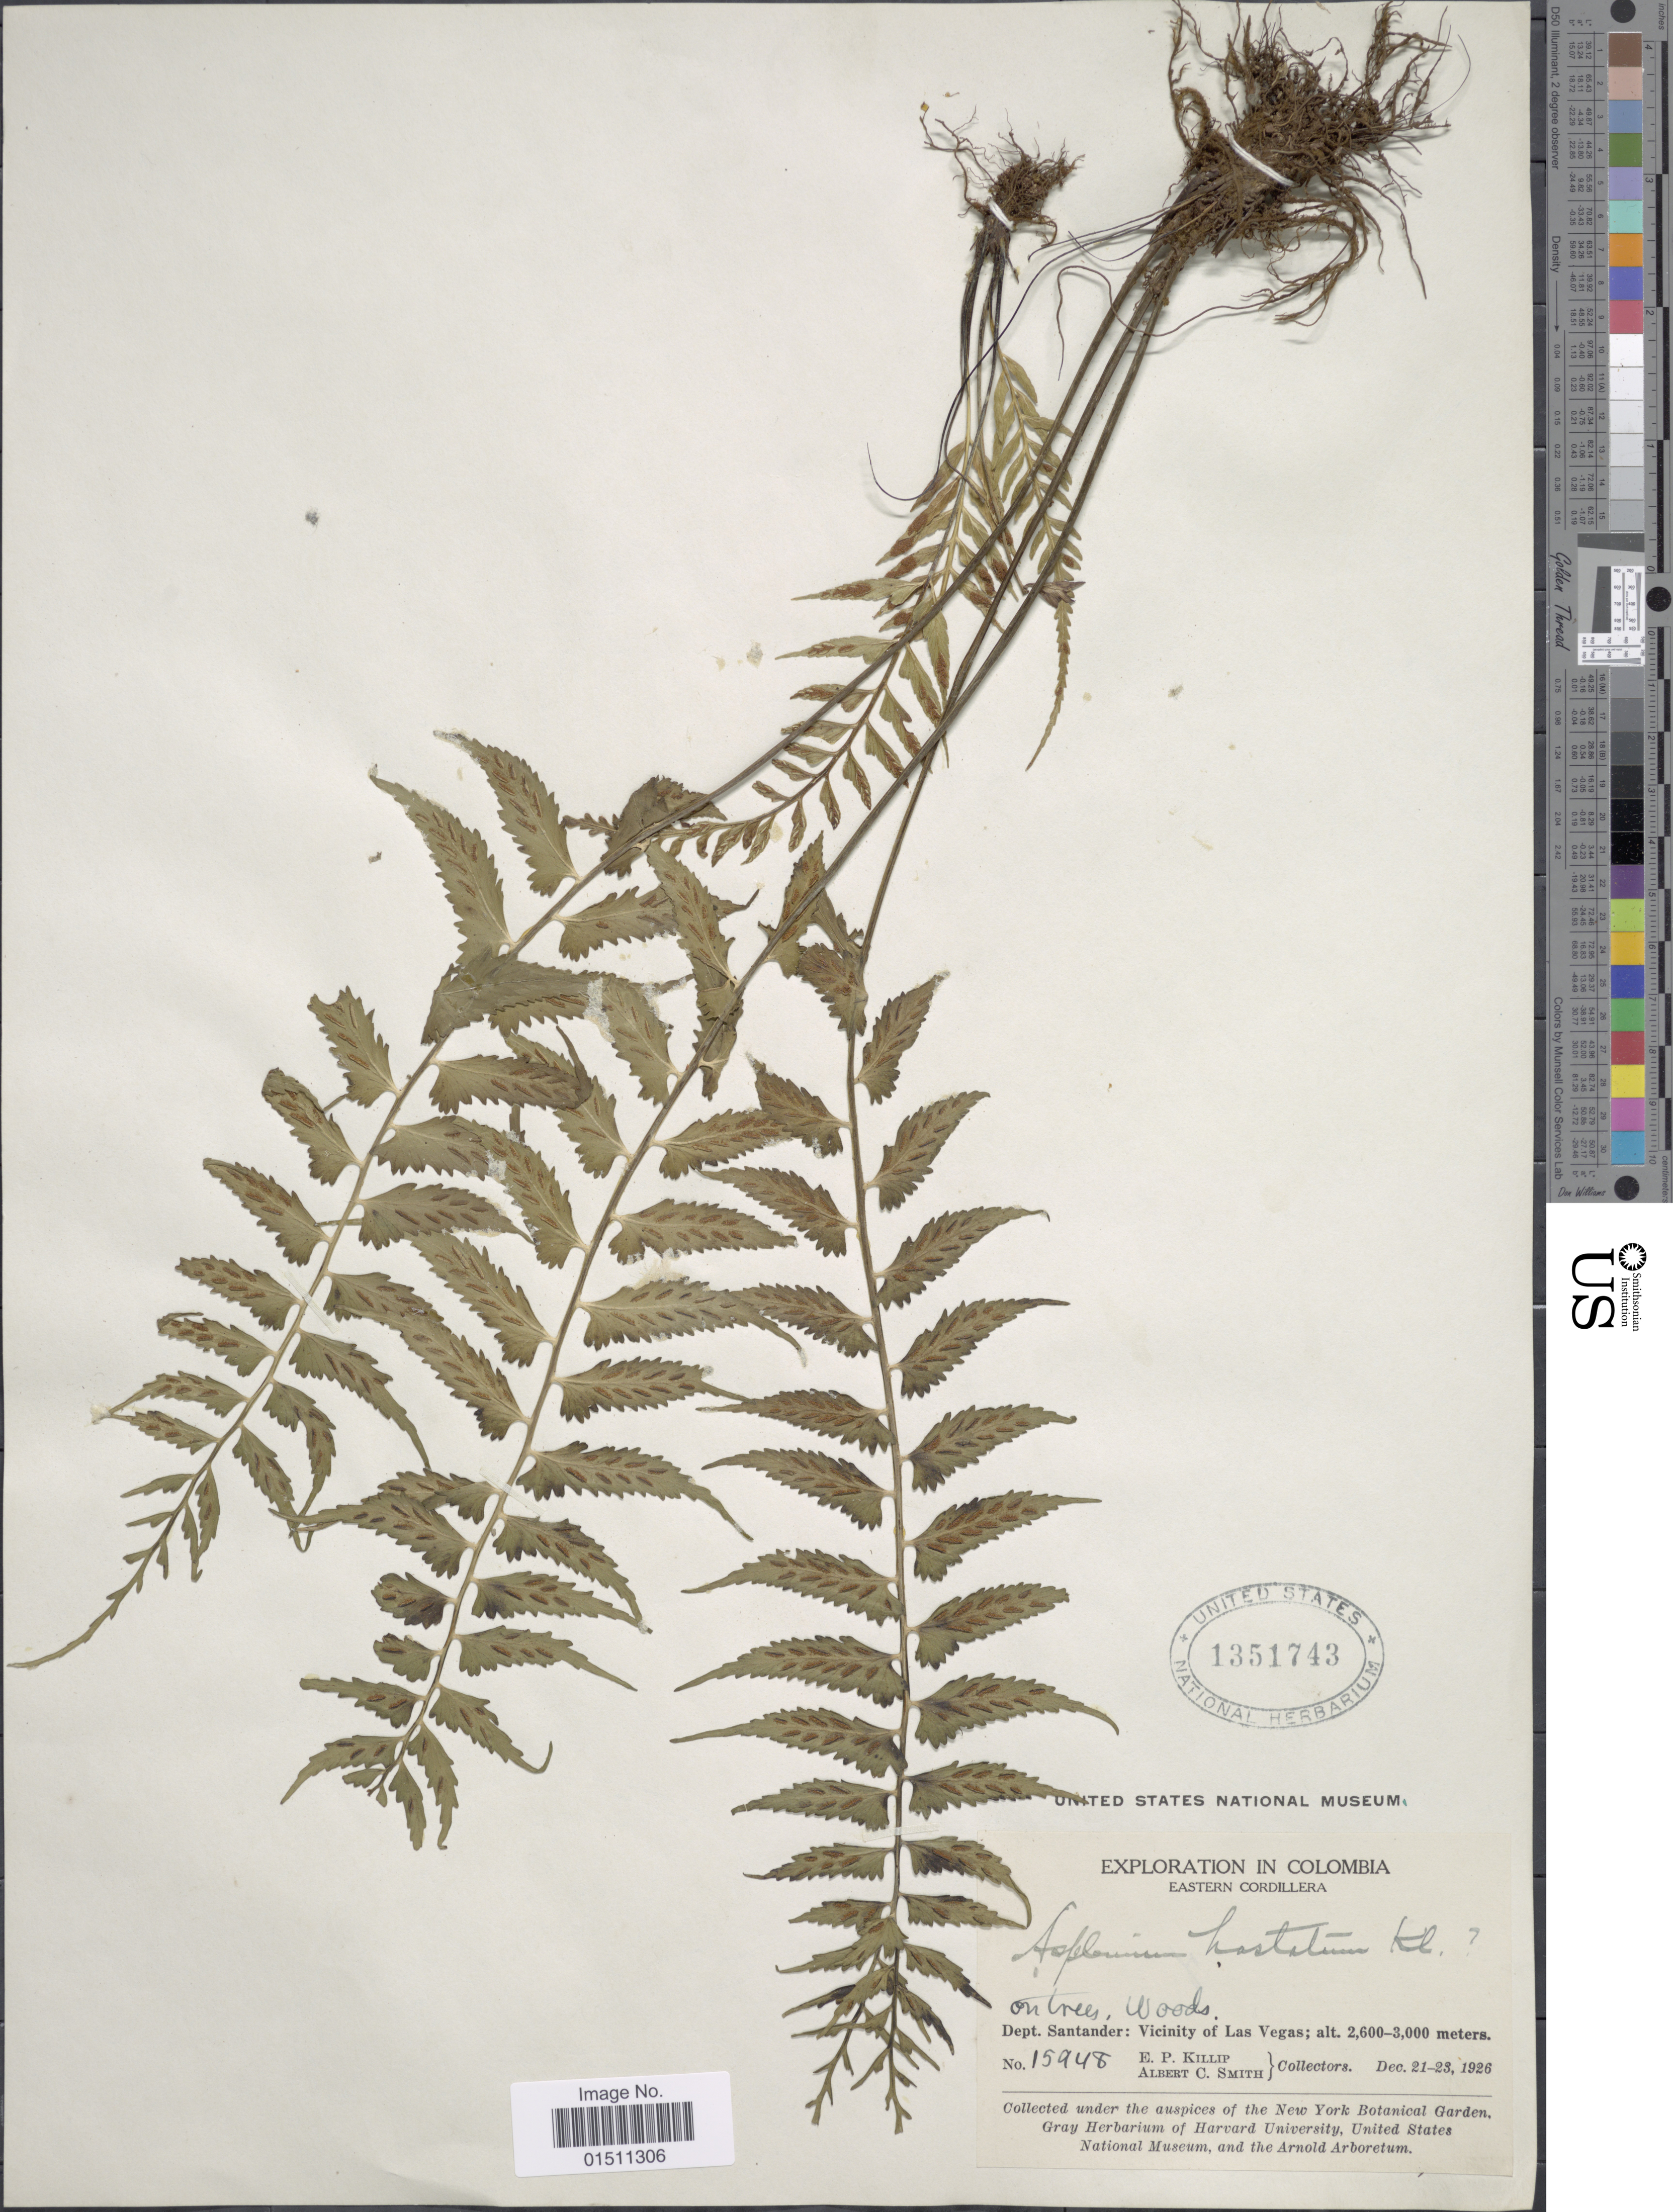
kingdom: Plantae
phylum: Tracheophyta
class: Polypodiopsida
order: Polypodiales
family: Aspleniaceae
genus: Asplenium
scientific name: Asplenium hastatum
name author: Klotzsch ex Kunze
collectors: E. P. Killip & A. C. Smith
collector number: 15948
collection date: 1926-12-21/1926-12-23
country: Colombia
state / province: Santander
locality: Colombia, Eastern Cordillera, Dept. Santander: Vicinity of Las Vegas.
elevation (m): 2600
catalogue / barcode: US 1351743